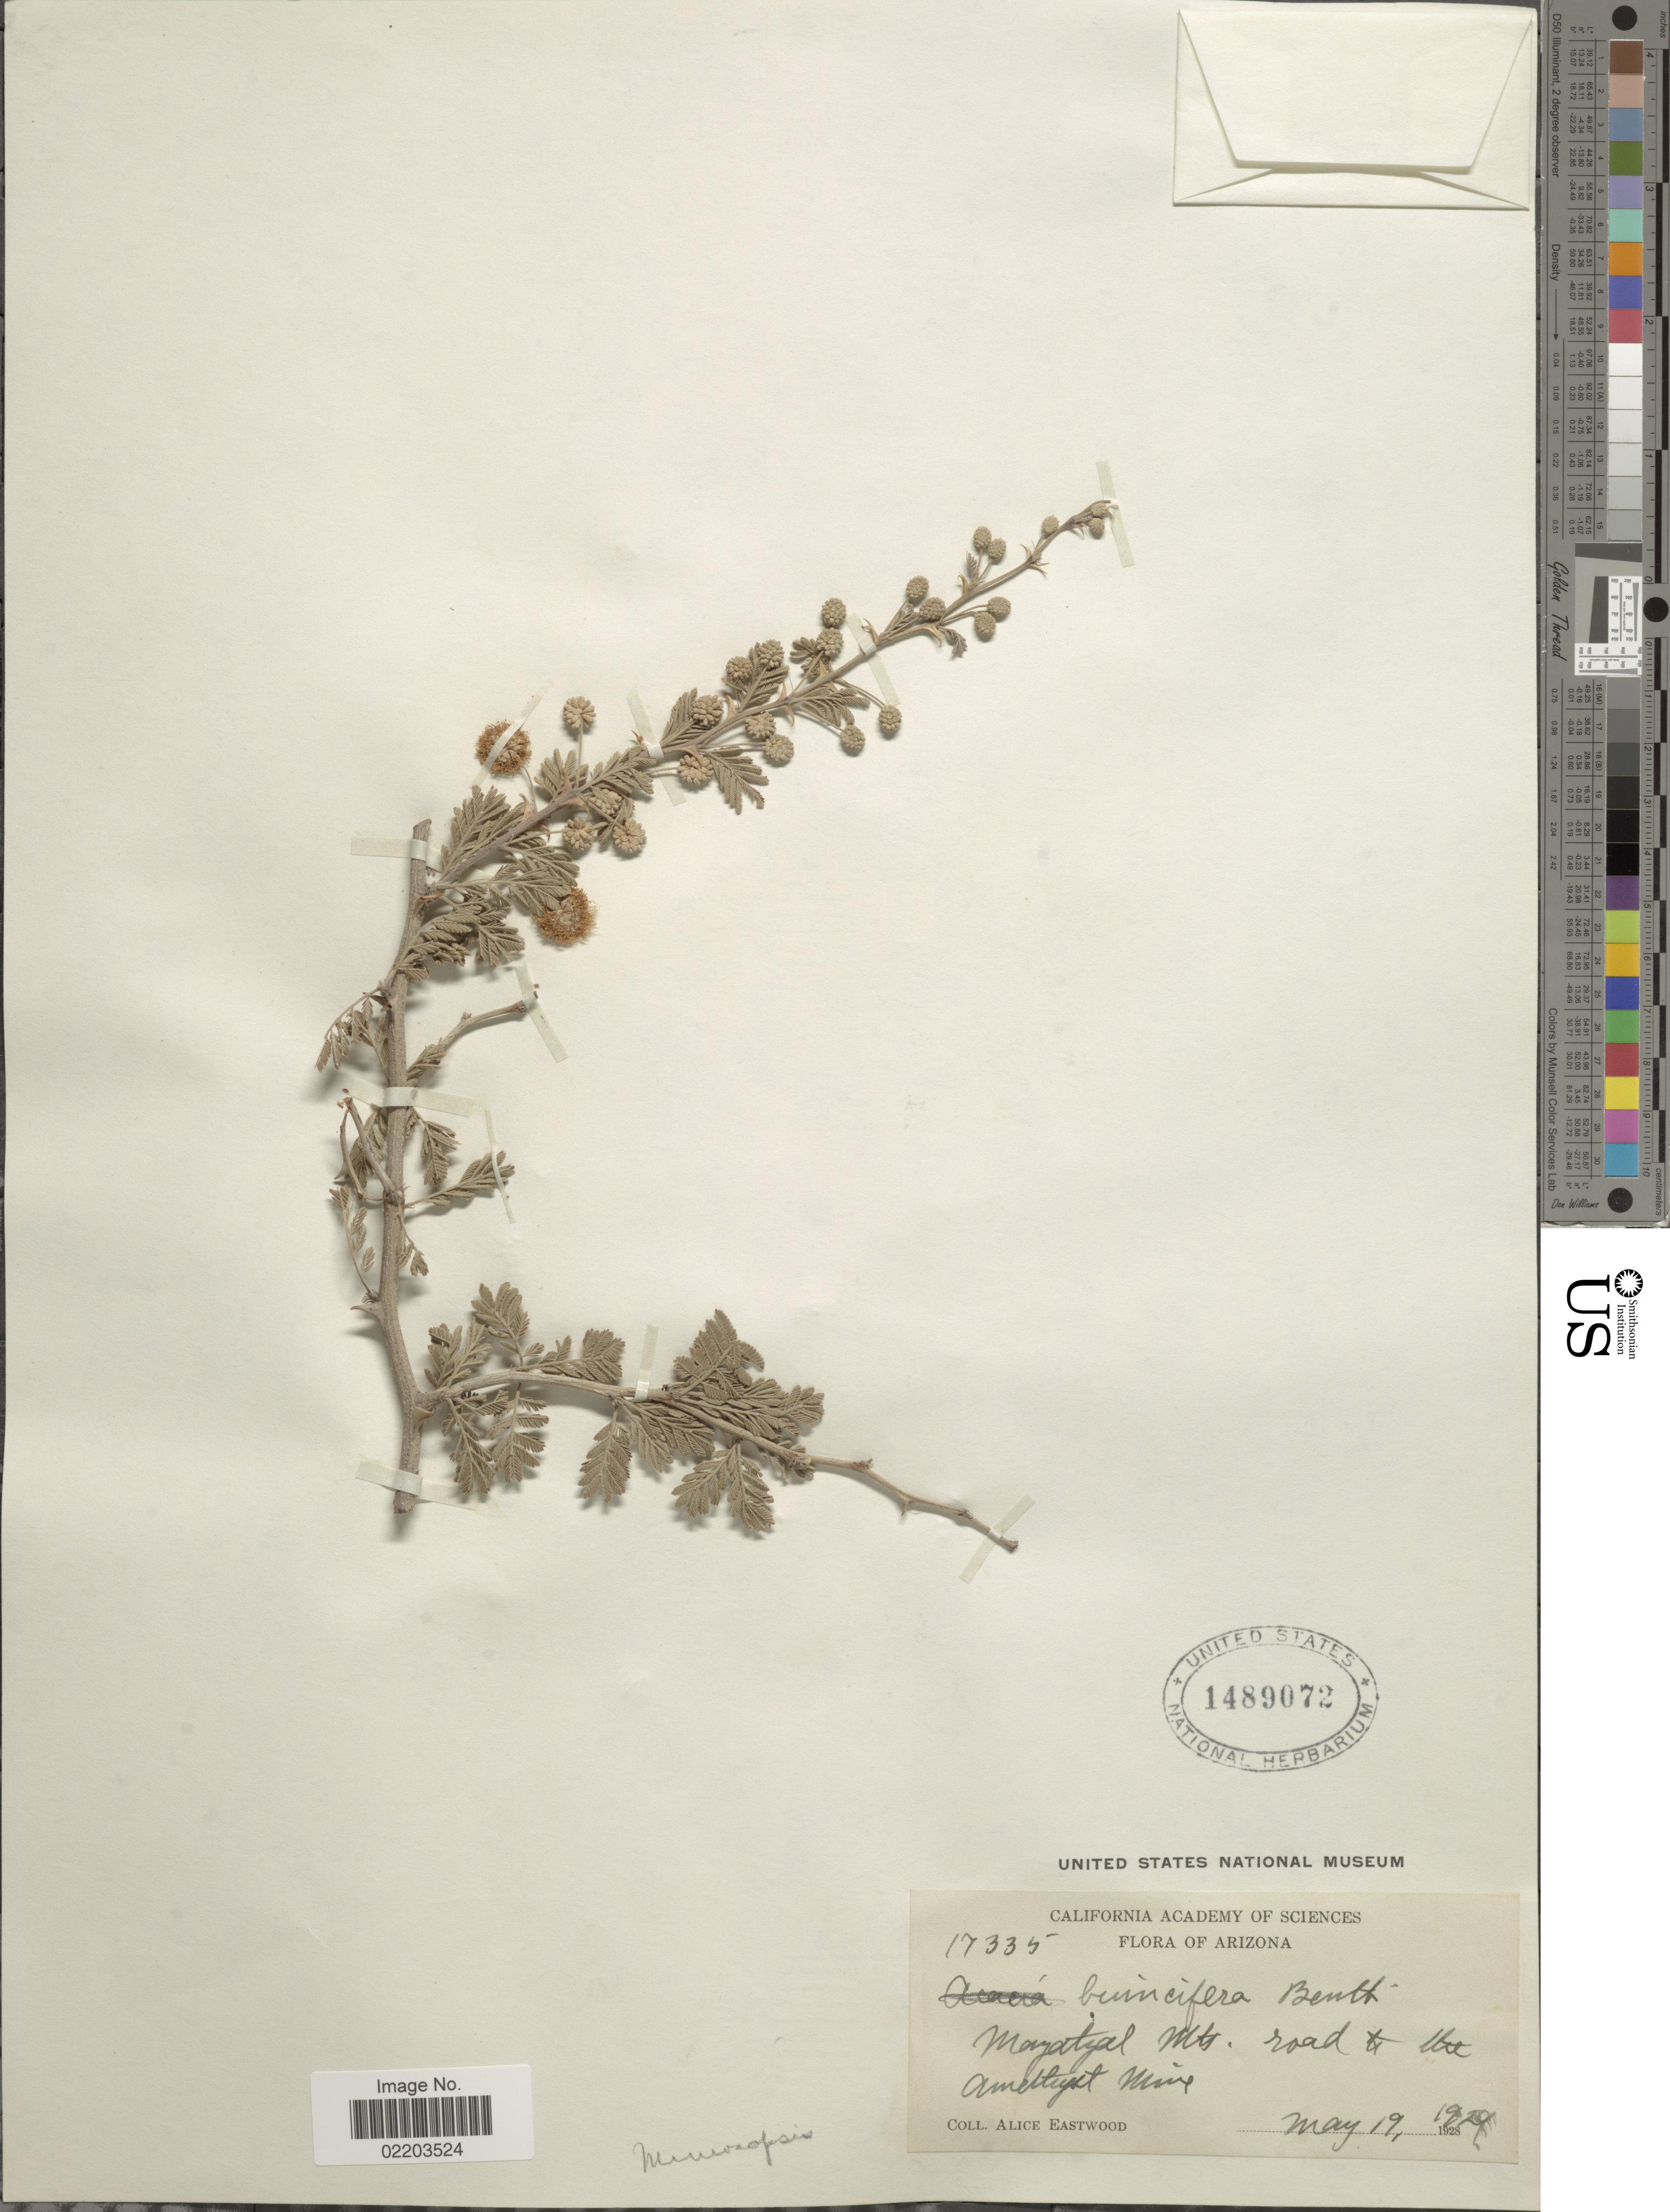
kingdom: Plantae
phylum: Tracheophyta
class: Magnoliopsida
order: Fabales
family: Fabaceae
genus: Mimosa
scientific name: Mimosa biuncifera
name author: Benth.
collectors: A. Eastwood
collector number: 17335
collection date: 1929-05-19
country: United States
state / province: Arizona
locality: Mazatzal Mts. road to the Amethyst Mine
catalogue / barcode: US 1489072